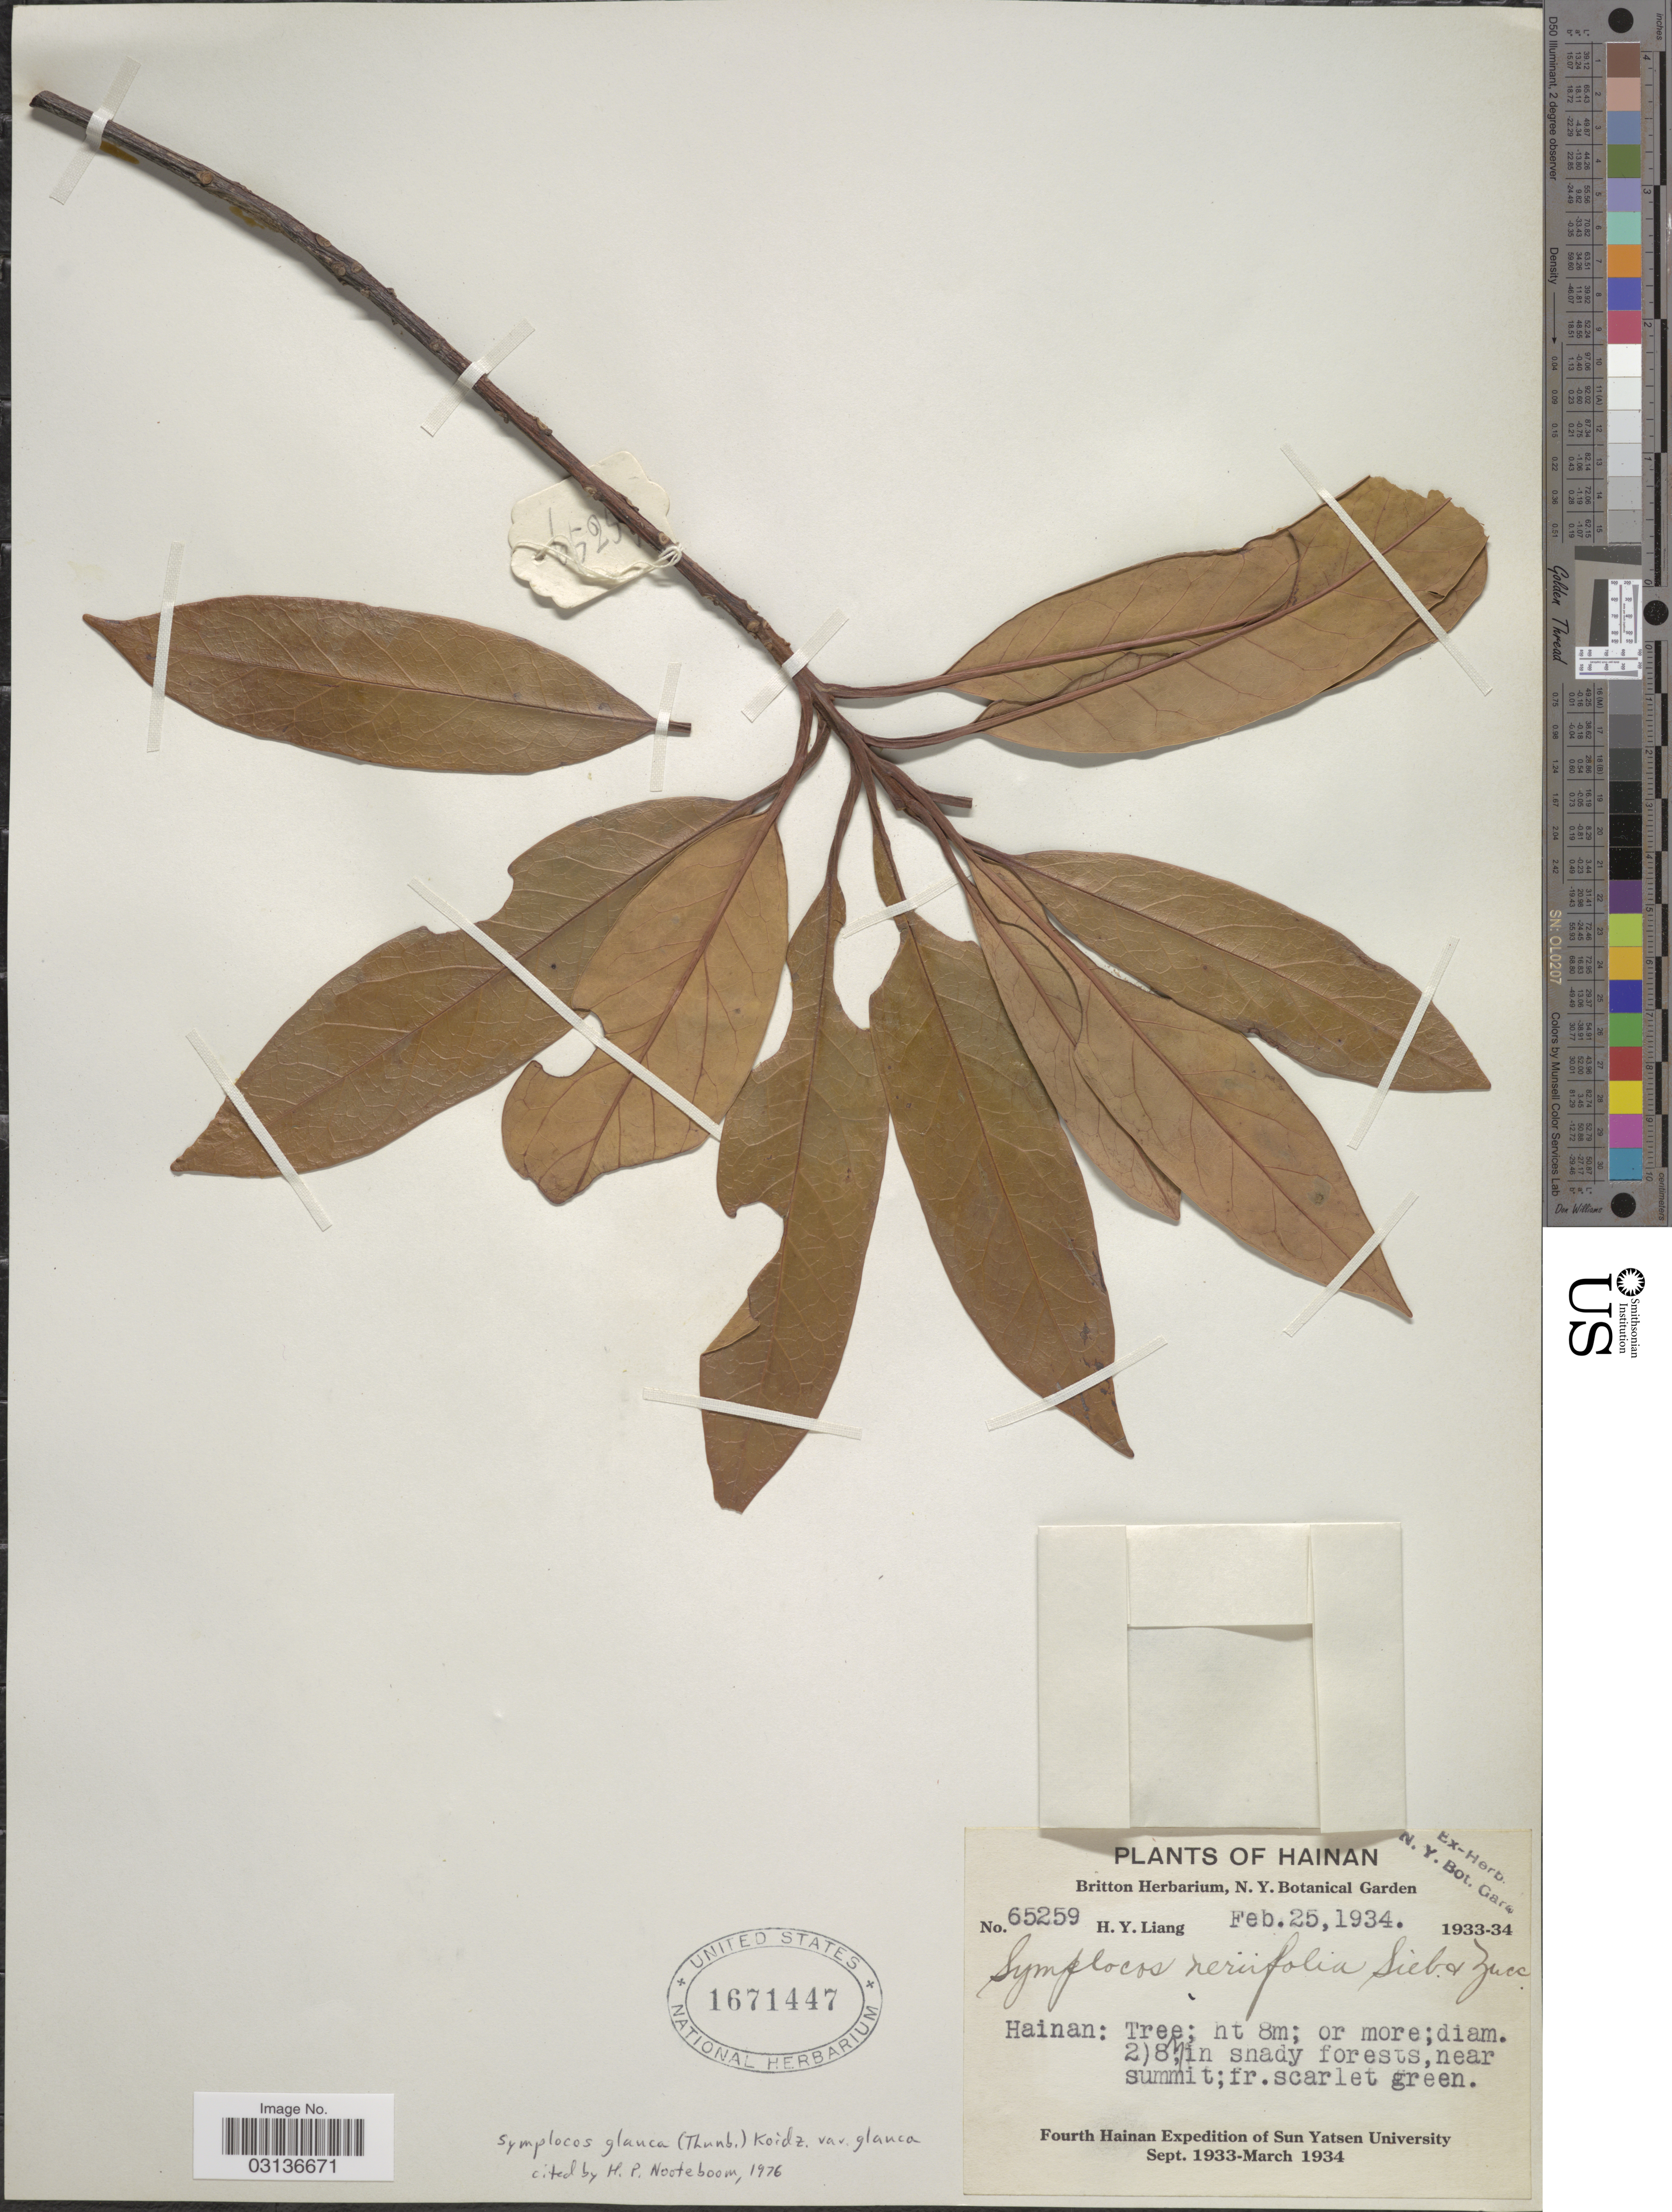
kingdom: Plantae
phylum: Tracheophyta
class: Magnoliopsida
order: Ericales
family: Symplocaceae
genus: Symplocos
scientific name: Symplocos glauca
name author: (Thunb.) Koidz.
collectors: H. Y. Liang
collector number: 65259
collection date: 1934-02-25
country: China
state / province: Hainan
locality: Near summit.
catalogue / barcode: US 1671447